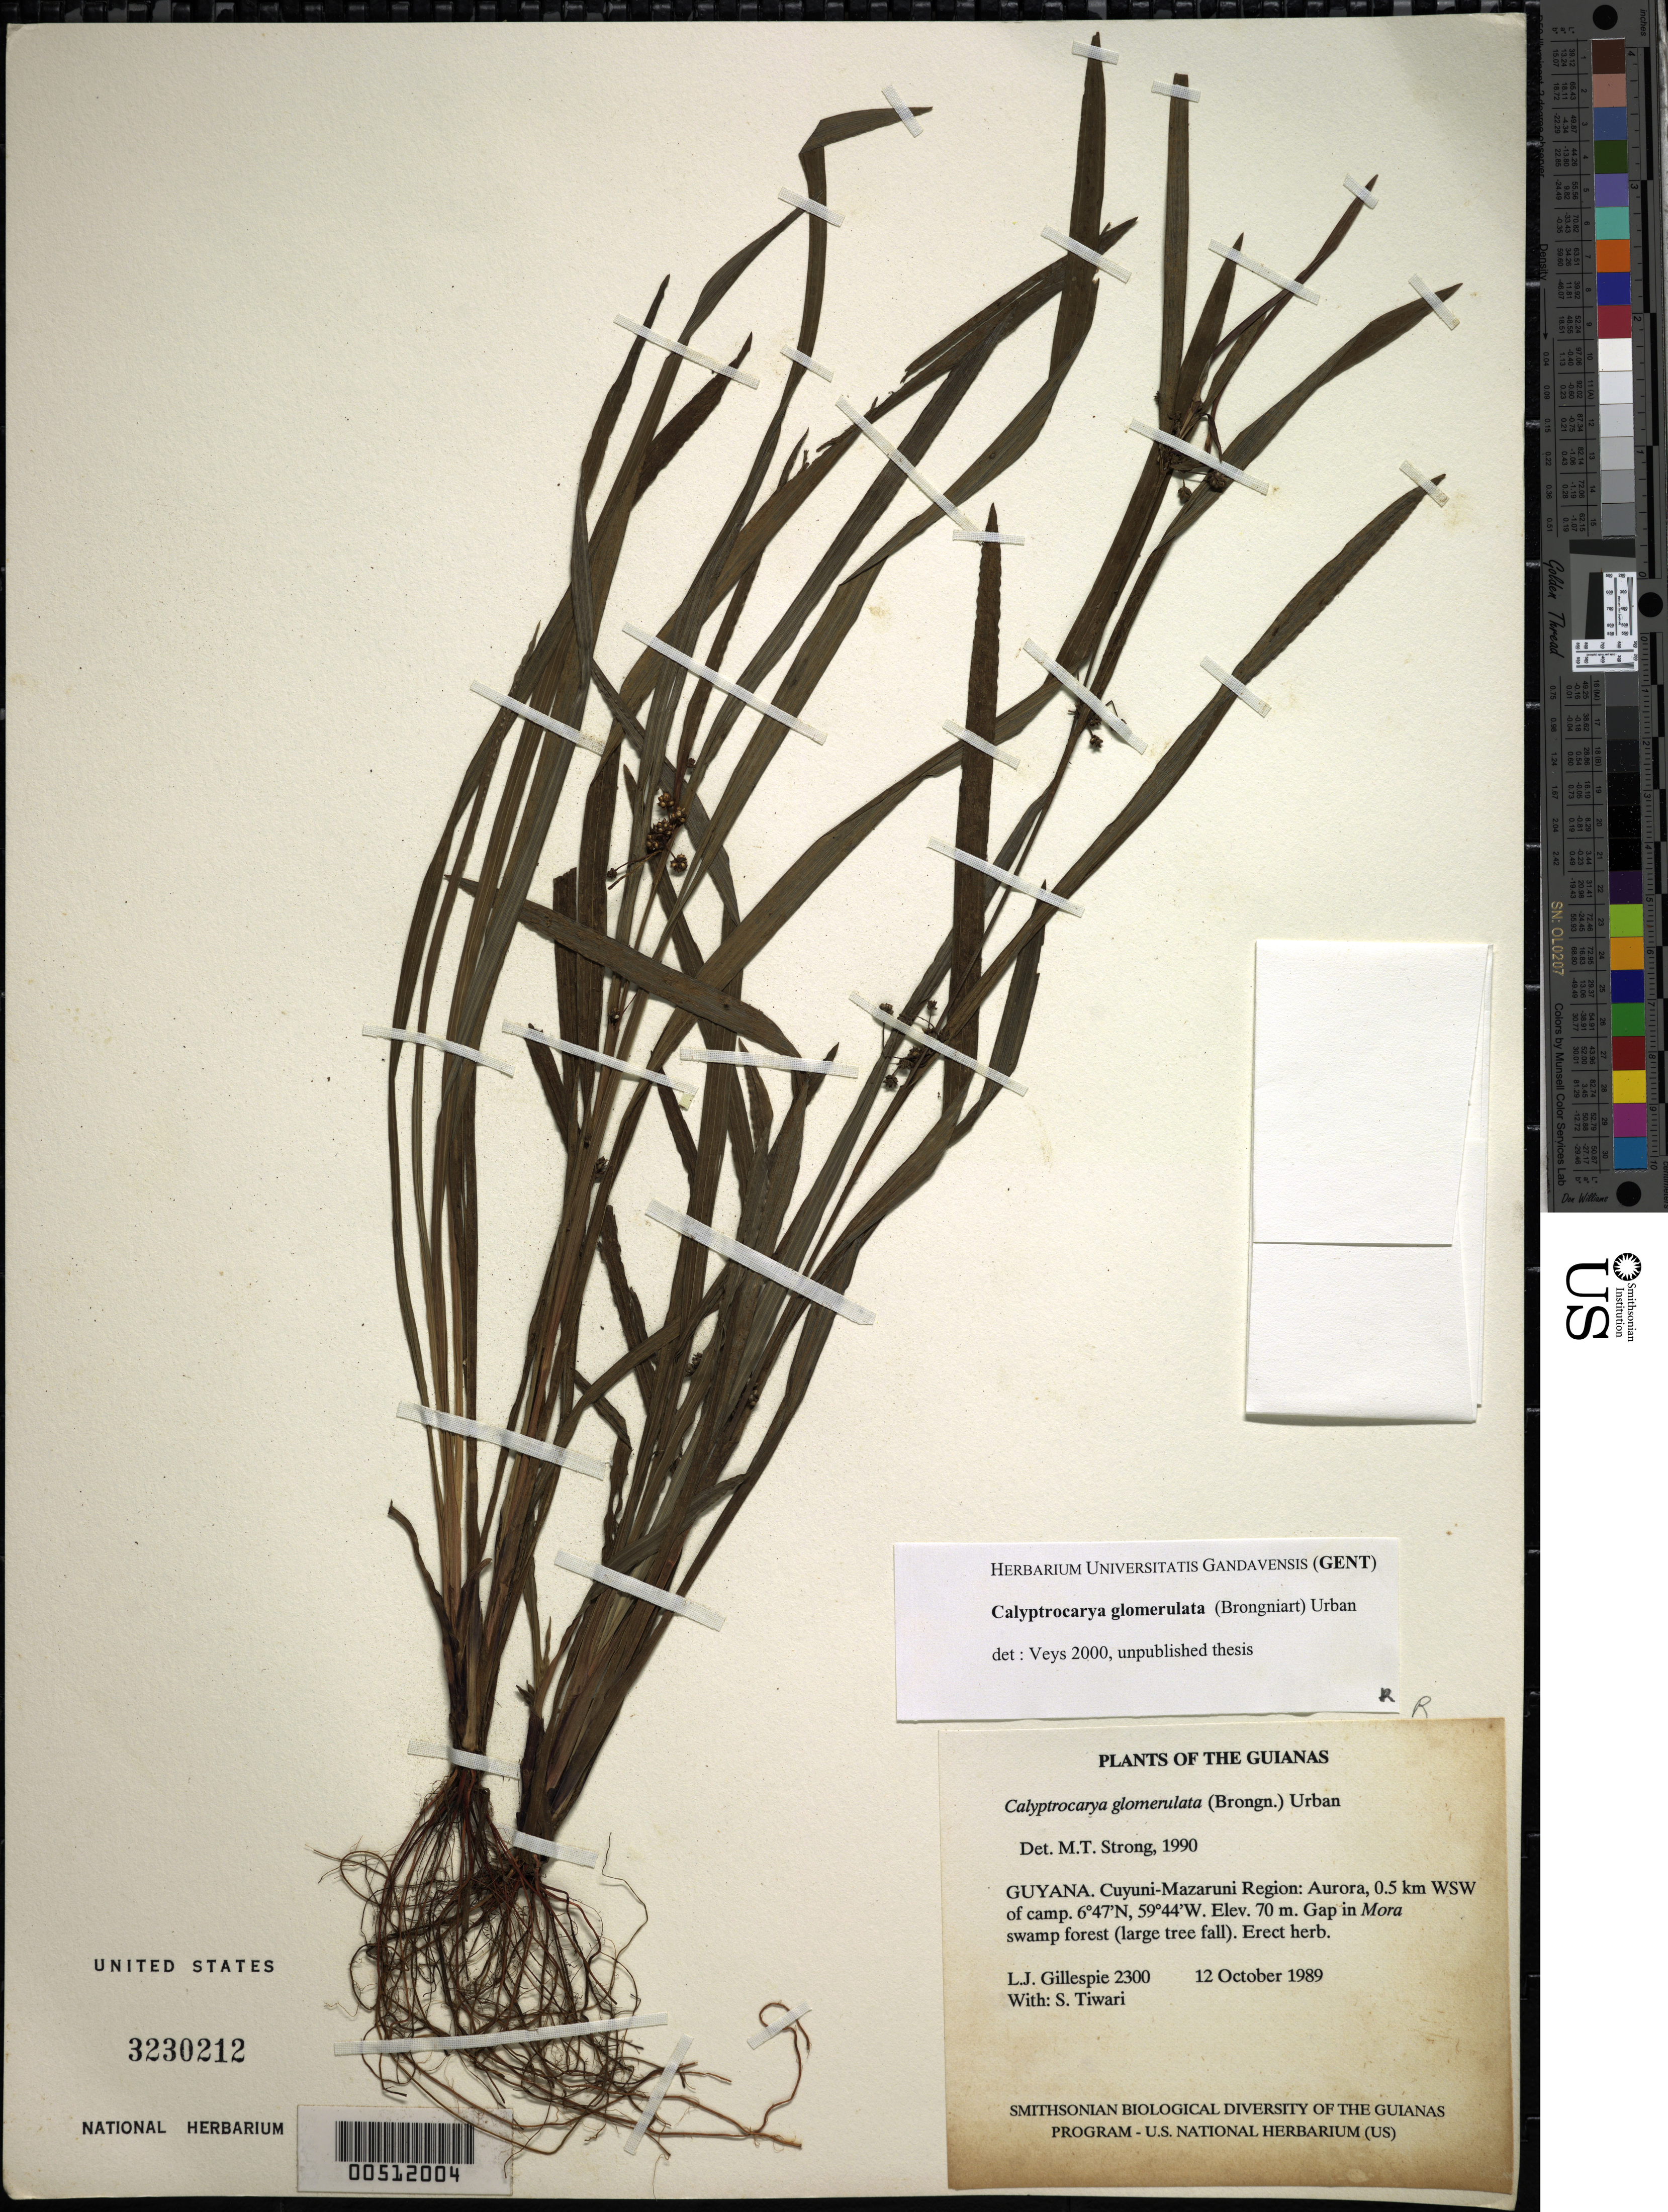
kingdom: Plantae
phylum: Tracheophyta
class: Liliopsida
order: Poales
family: Cyperaceae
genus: Calyptrocarya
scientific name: Calyptrocarya glomerulata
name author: (Brongn.) Urb.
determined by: Strong, M. T., (US), Smithsonian Institution - National Museum of Natural History (UNITED STATES)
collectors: L. J. Gillespie & S. Tiwari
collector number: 2300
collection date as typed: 12 October 1989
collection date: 1989-10-12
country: Guyana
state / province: Cuyuni-Mazaruni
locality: Aurora, 0.5 km WSW of camp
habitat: Gap in Mora swamp forest (large tree fall)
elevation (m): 70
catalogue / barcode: US 3230212